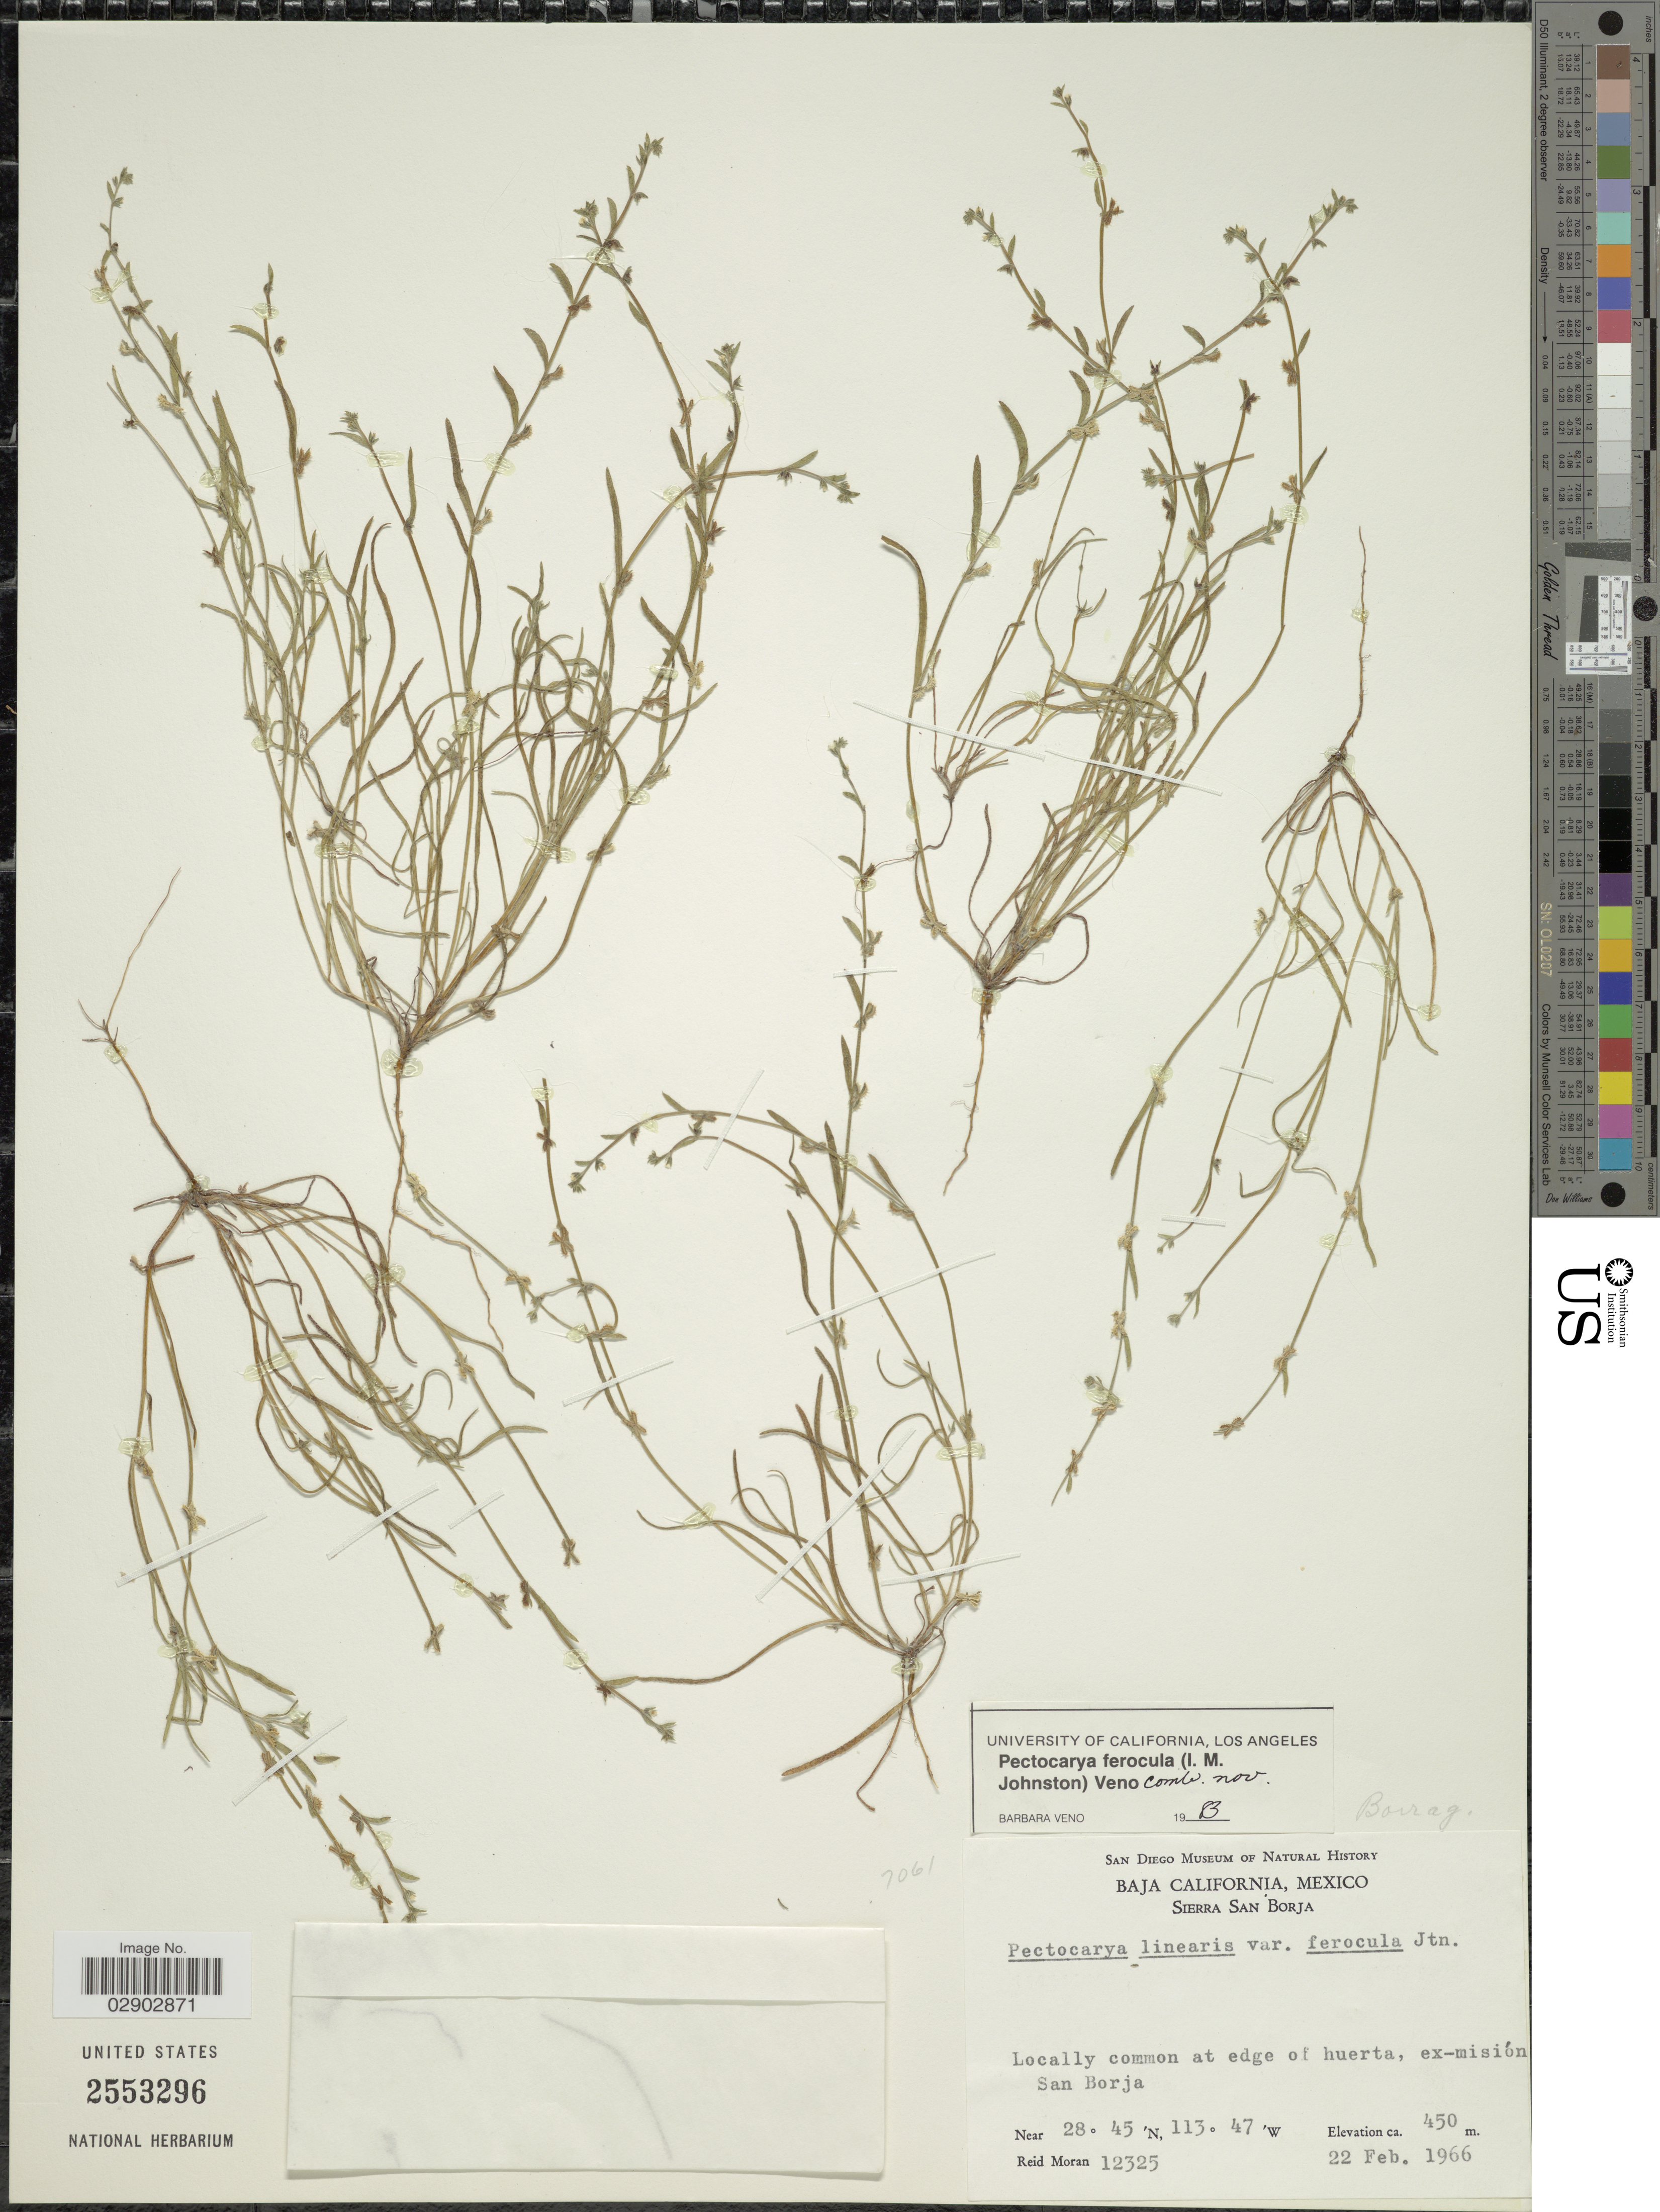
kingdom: Plantae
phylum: Tracheophyta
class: Magnoliopsida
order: Boraginales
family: Boraginaceae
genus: Pectocarya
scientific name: Pectocarya linearis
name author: (Ruiz & Pav.) DC.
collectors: R. Moran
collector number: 12325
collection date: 1966-02-22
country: Mexico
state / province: Baja California Norte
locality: Sierra San Borja. Ex-misión San Borja.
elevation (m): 450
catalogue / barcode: US 2553296